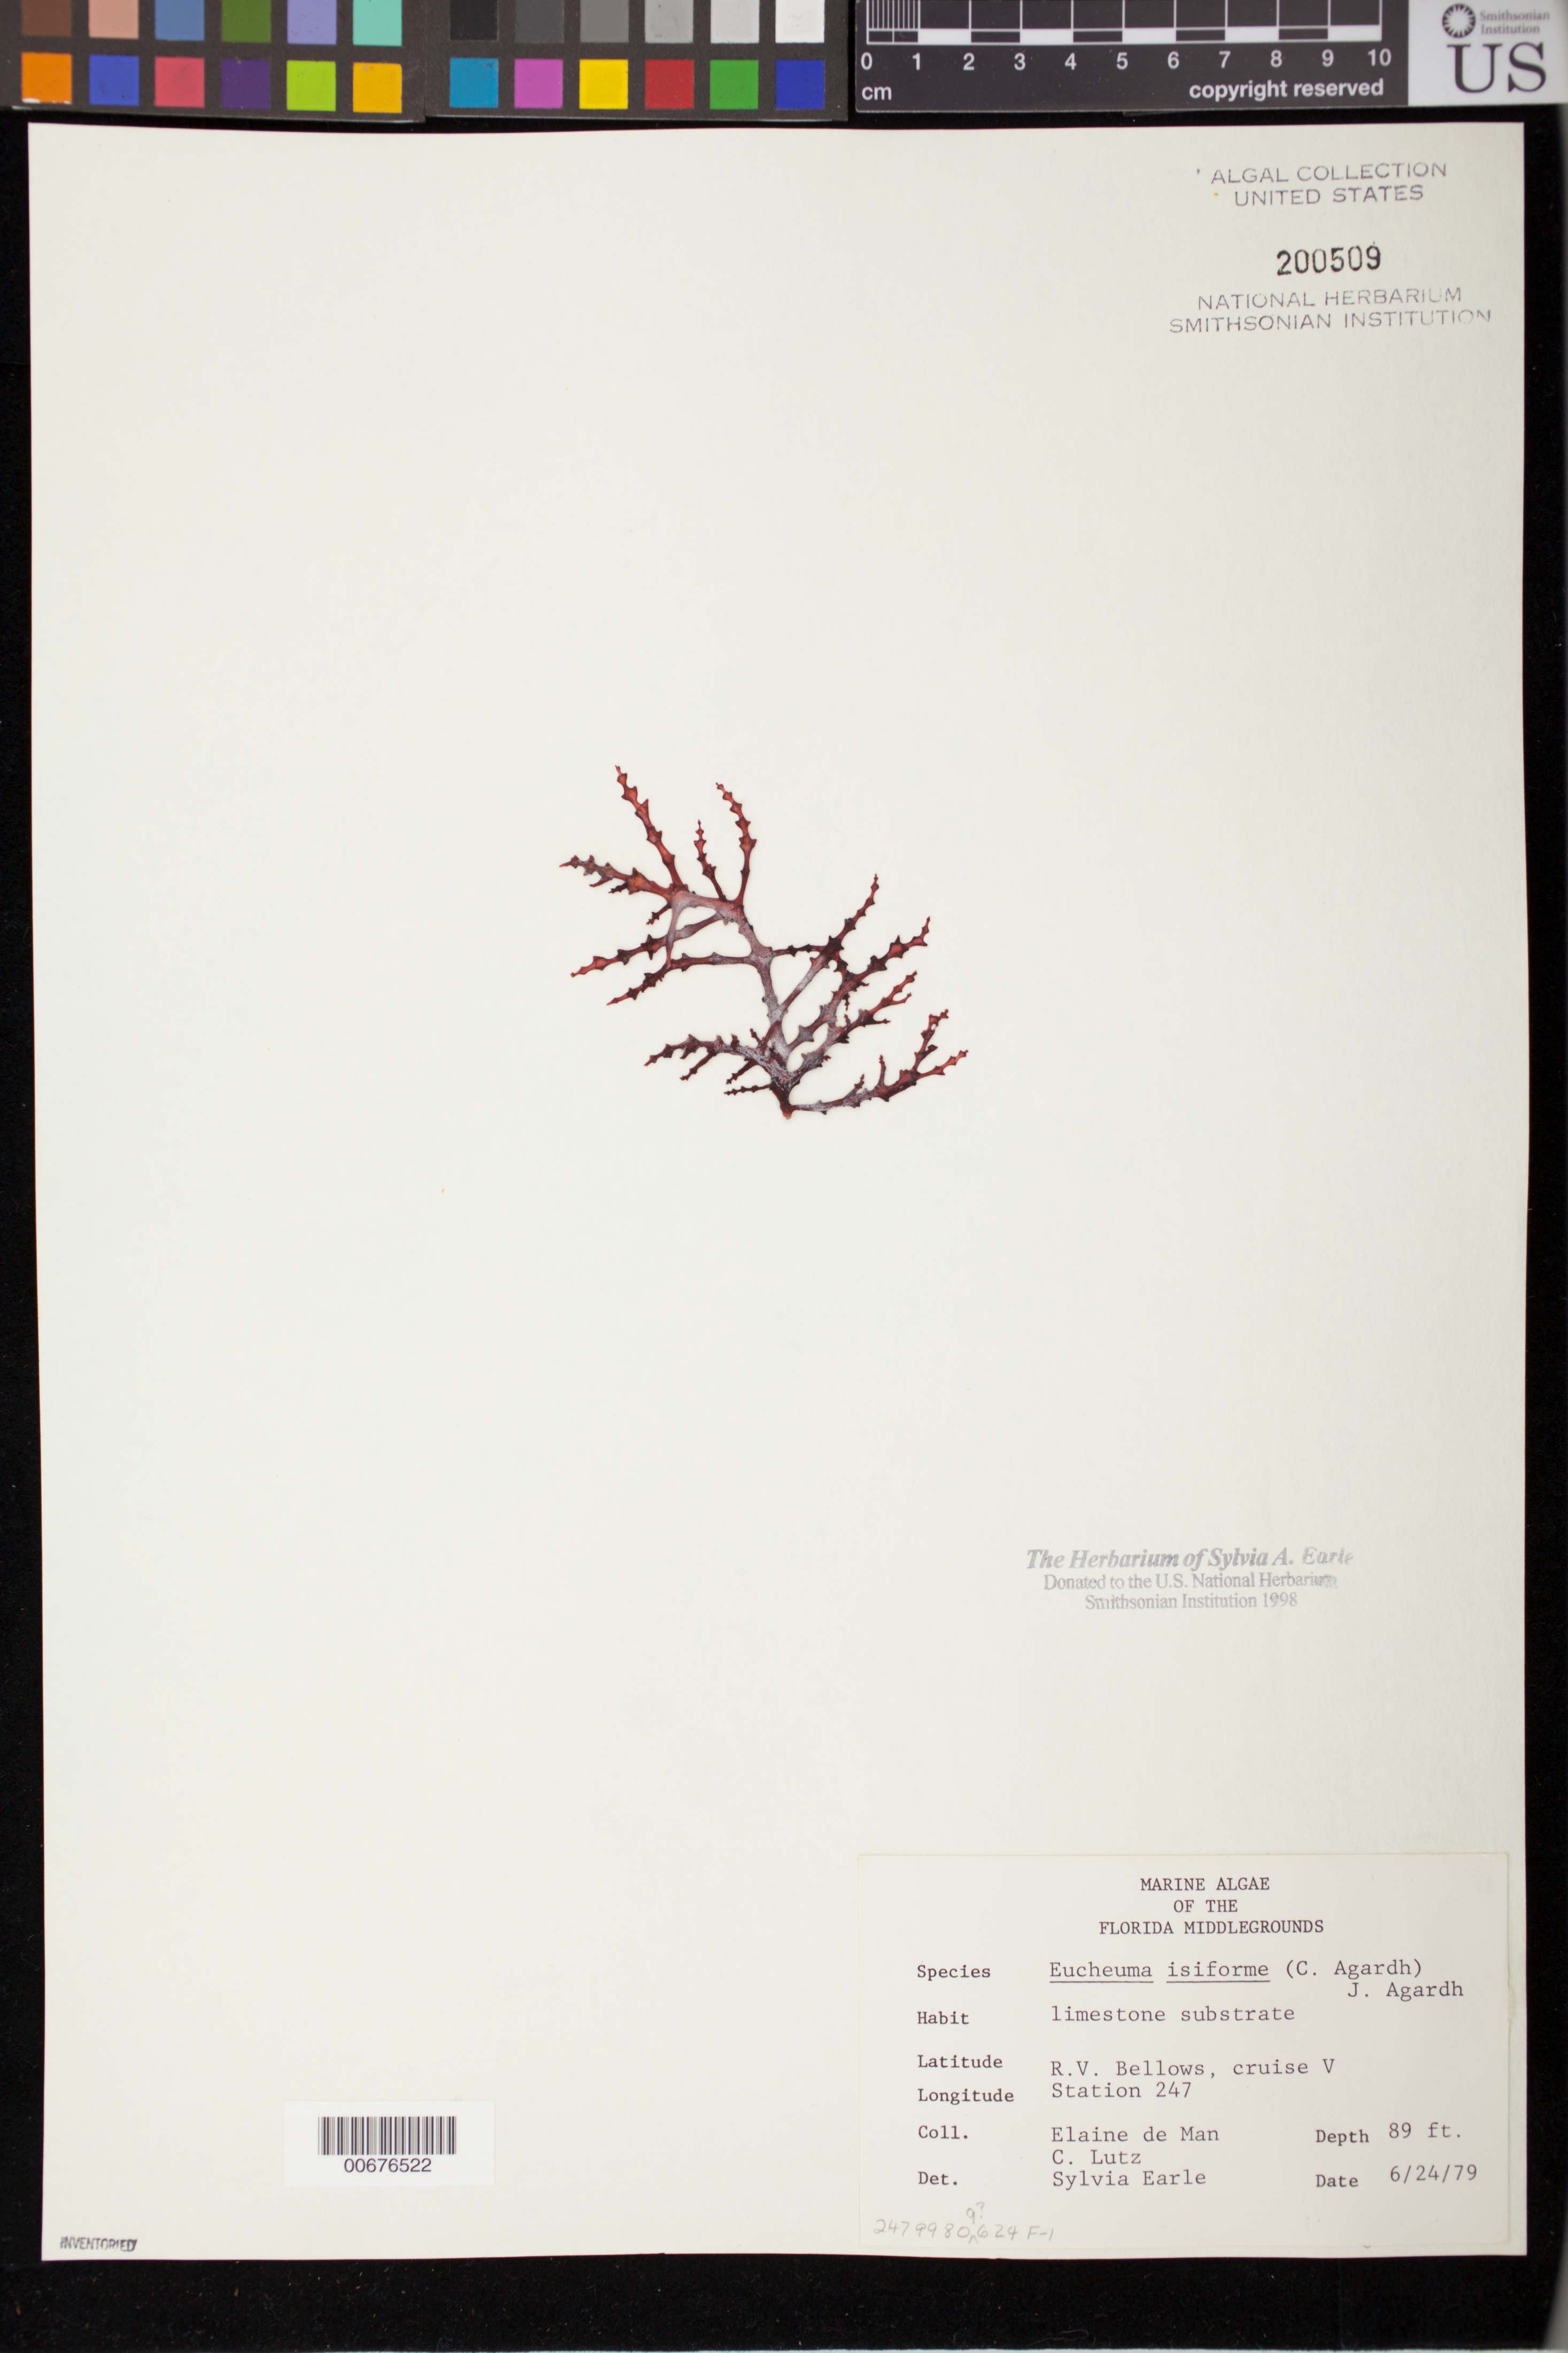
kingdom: Plantae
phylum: Rhodophyta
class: Florideophyceae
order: Gigartinales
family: Solieriaceae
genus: Eucheumatopsis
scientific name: Eucheumatopsis isiformis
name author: (C. Agardh) M.L. Núñez-Resendiz et al.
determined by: Algae name updating Project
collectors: E. de Man & C. Lutz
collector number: Station 247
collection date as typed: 24 Jun 1979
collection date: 1979-06-24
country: United States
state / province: Florida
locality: Florida Middle Grounds, Gulf of Mexico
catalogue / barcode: US 200509